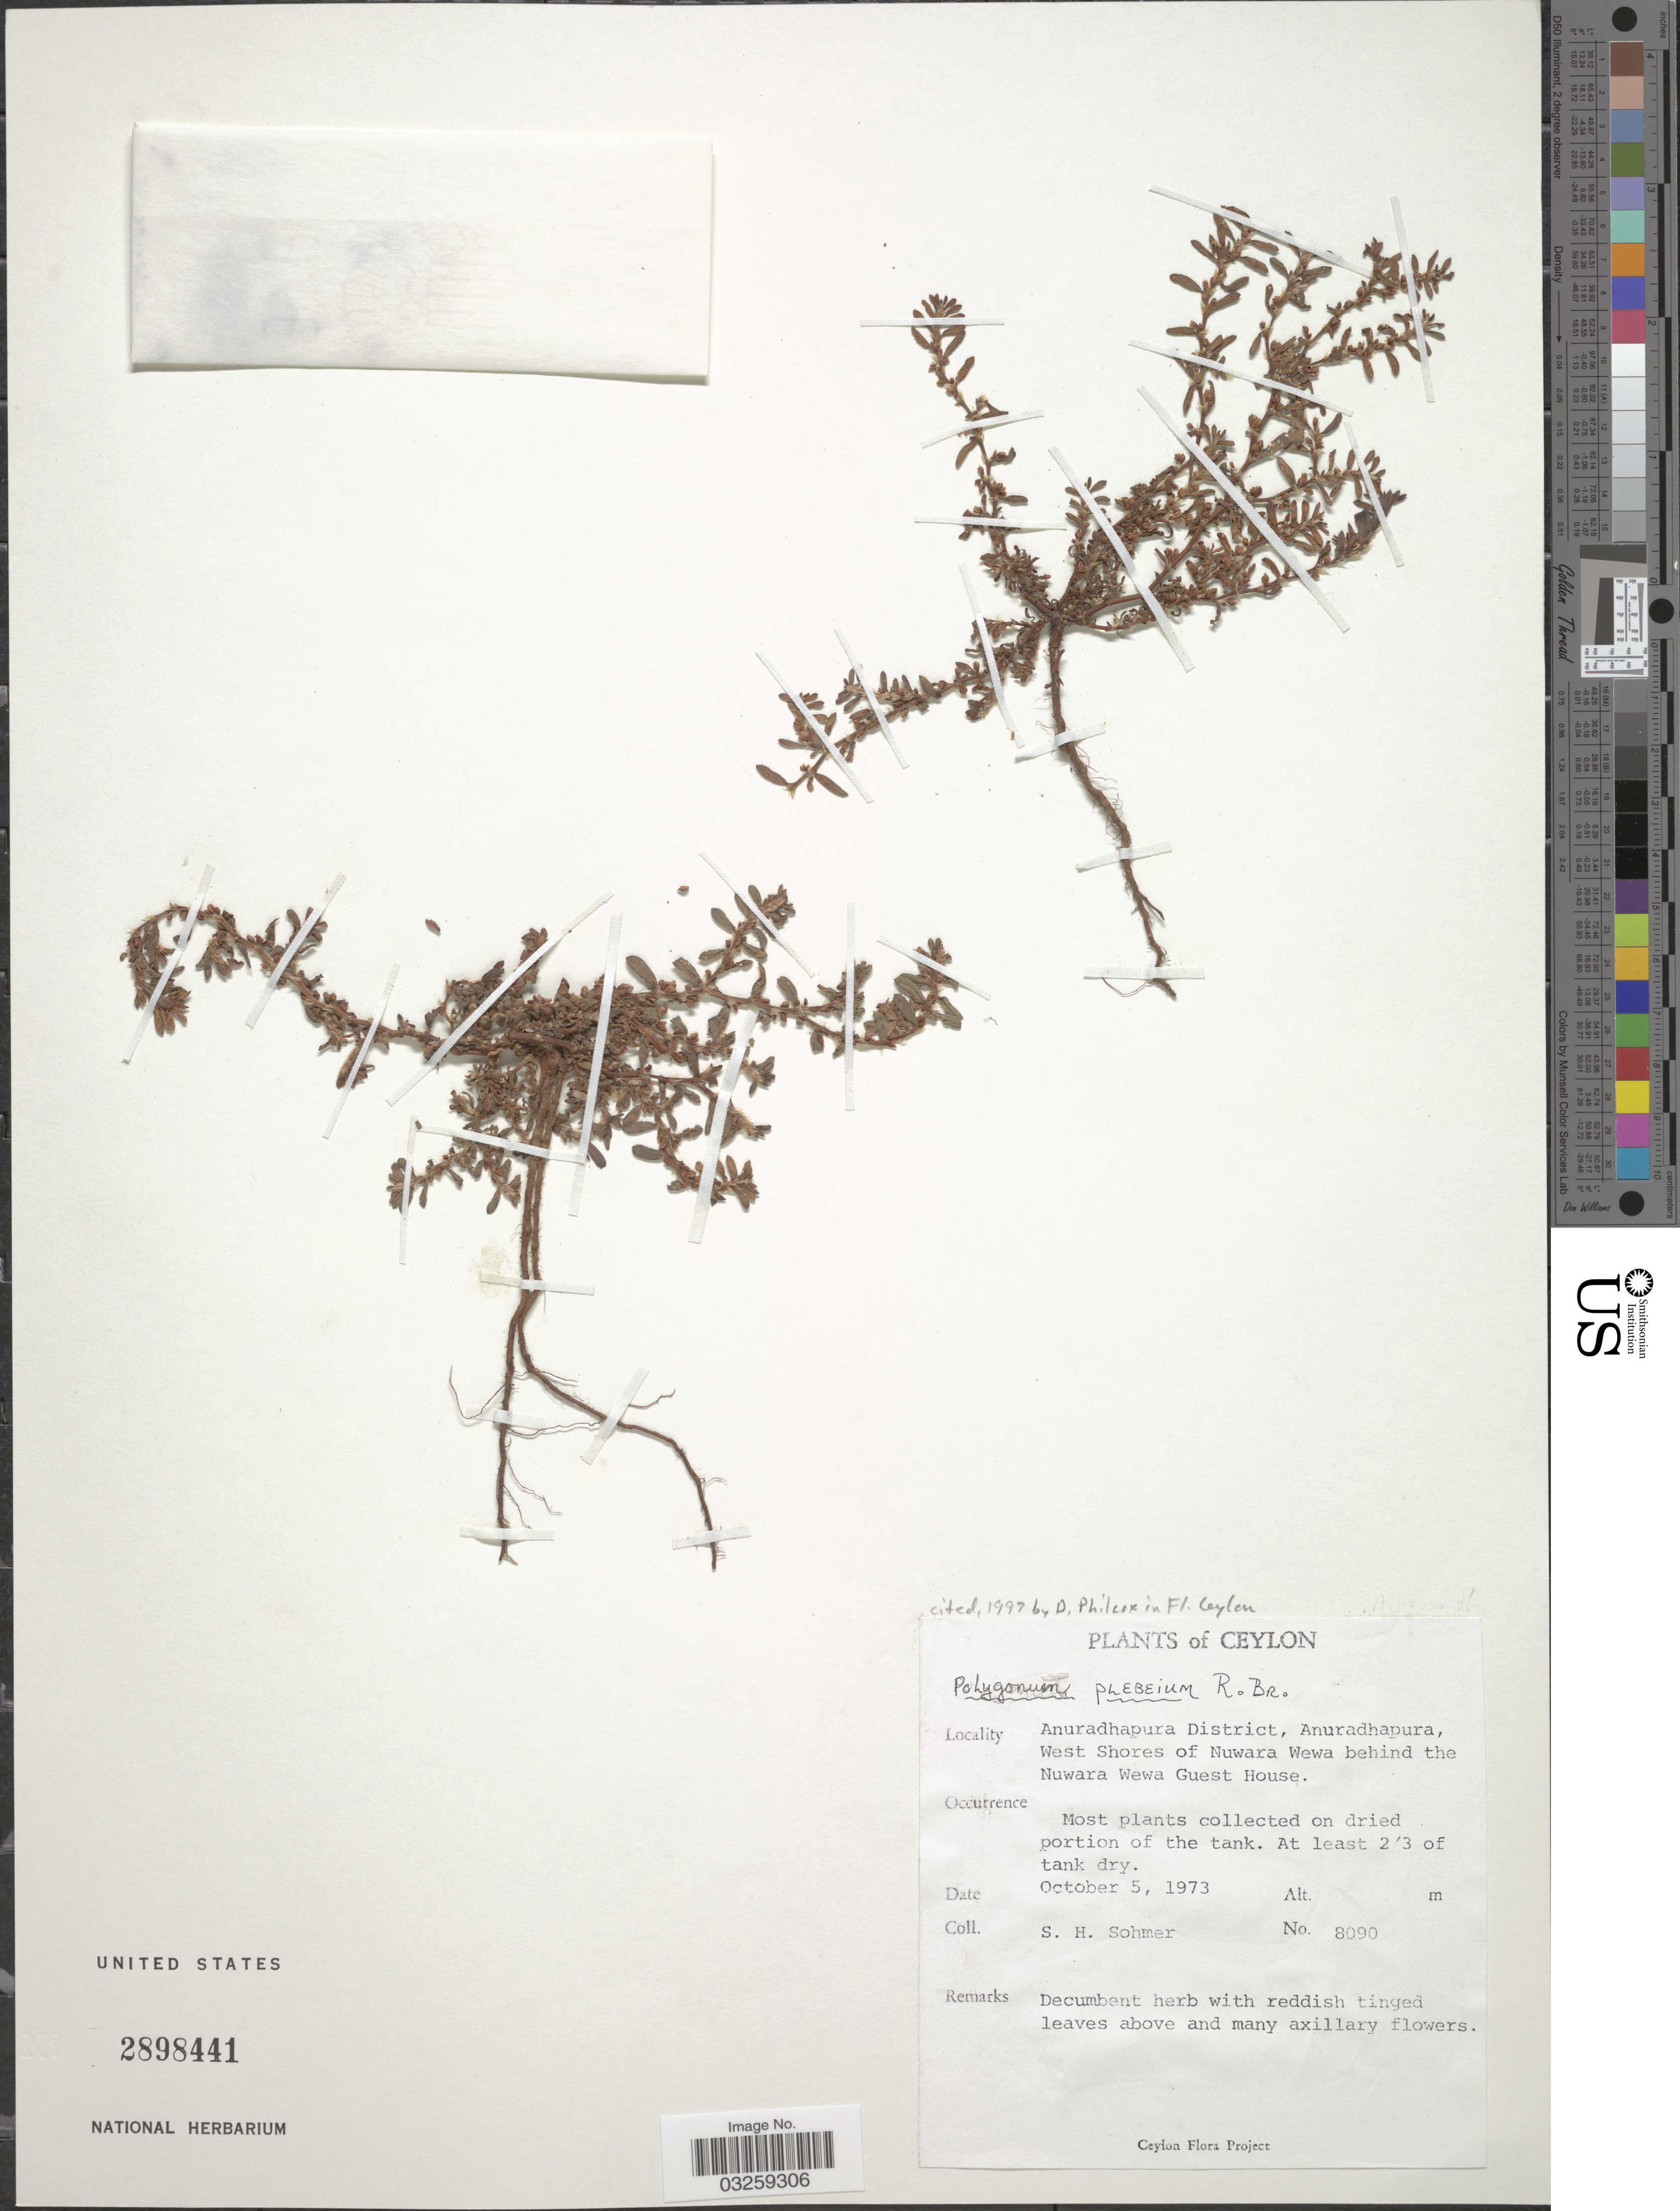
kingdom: Plantae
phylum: Tracheophyta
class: Magnoliopsida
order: Caryophyllales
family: Polygonaceae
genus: Polygonum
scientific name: Polygonum plebeium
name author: R. Br.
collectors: S. H. Sohmer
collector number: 8090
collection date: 1973-10-05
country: Sri Lanka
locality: Ceylon. Anuradhapura District, Anuradhapura, West Shores of Nuwara Wewa behind the Nuwara Wewa Guest House.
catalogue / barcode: US 2898441